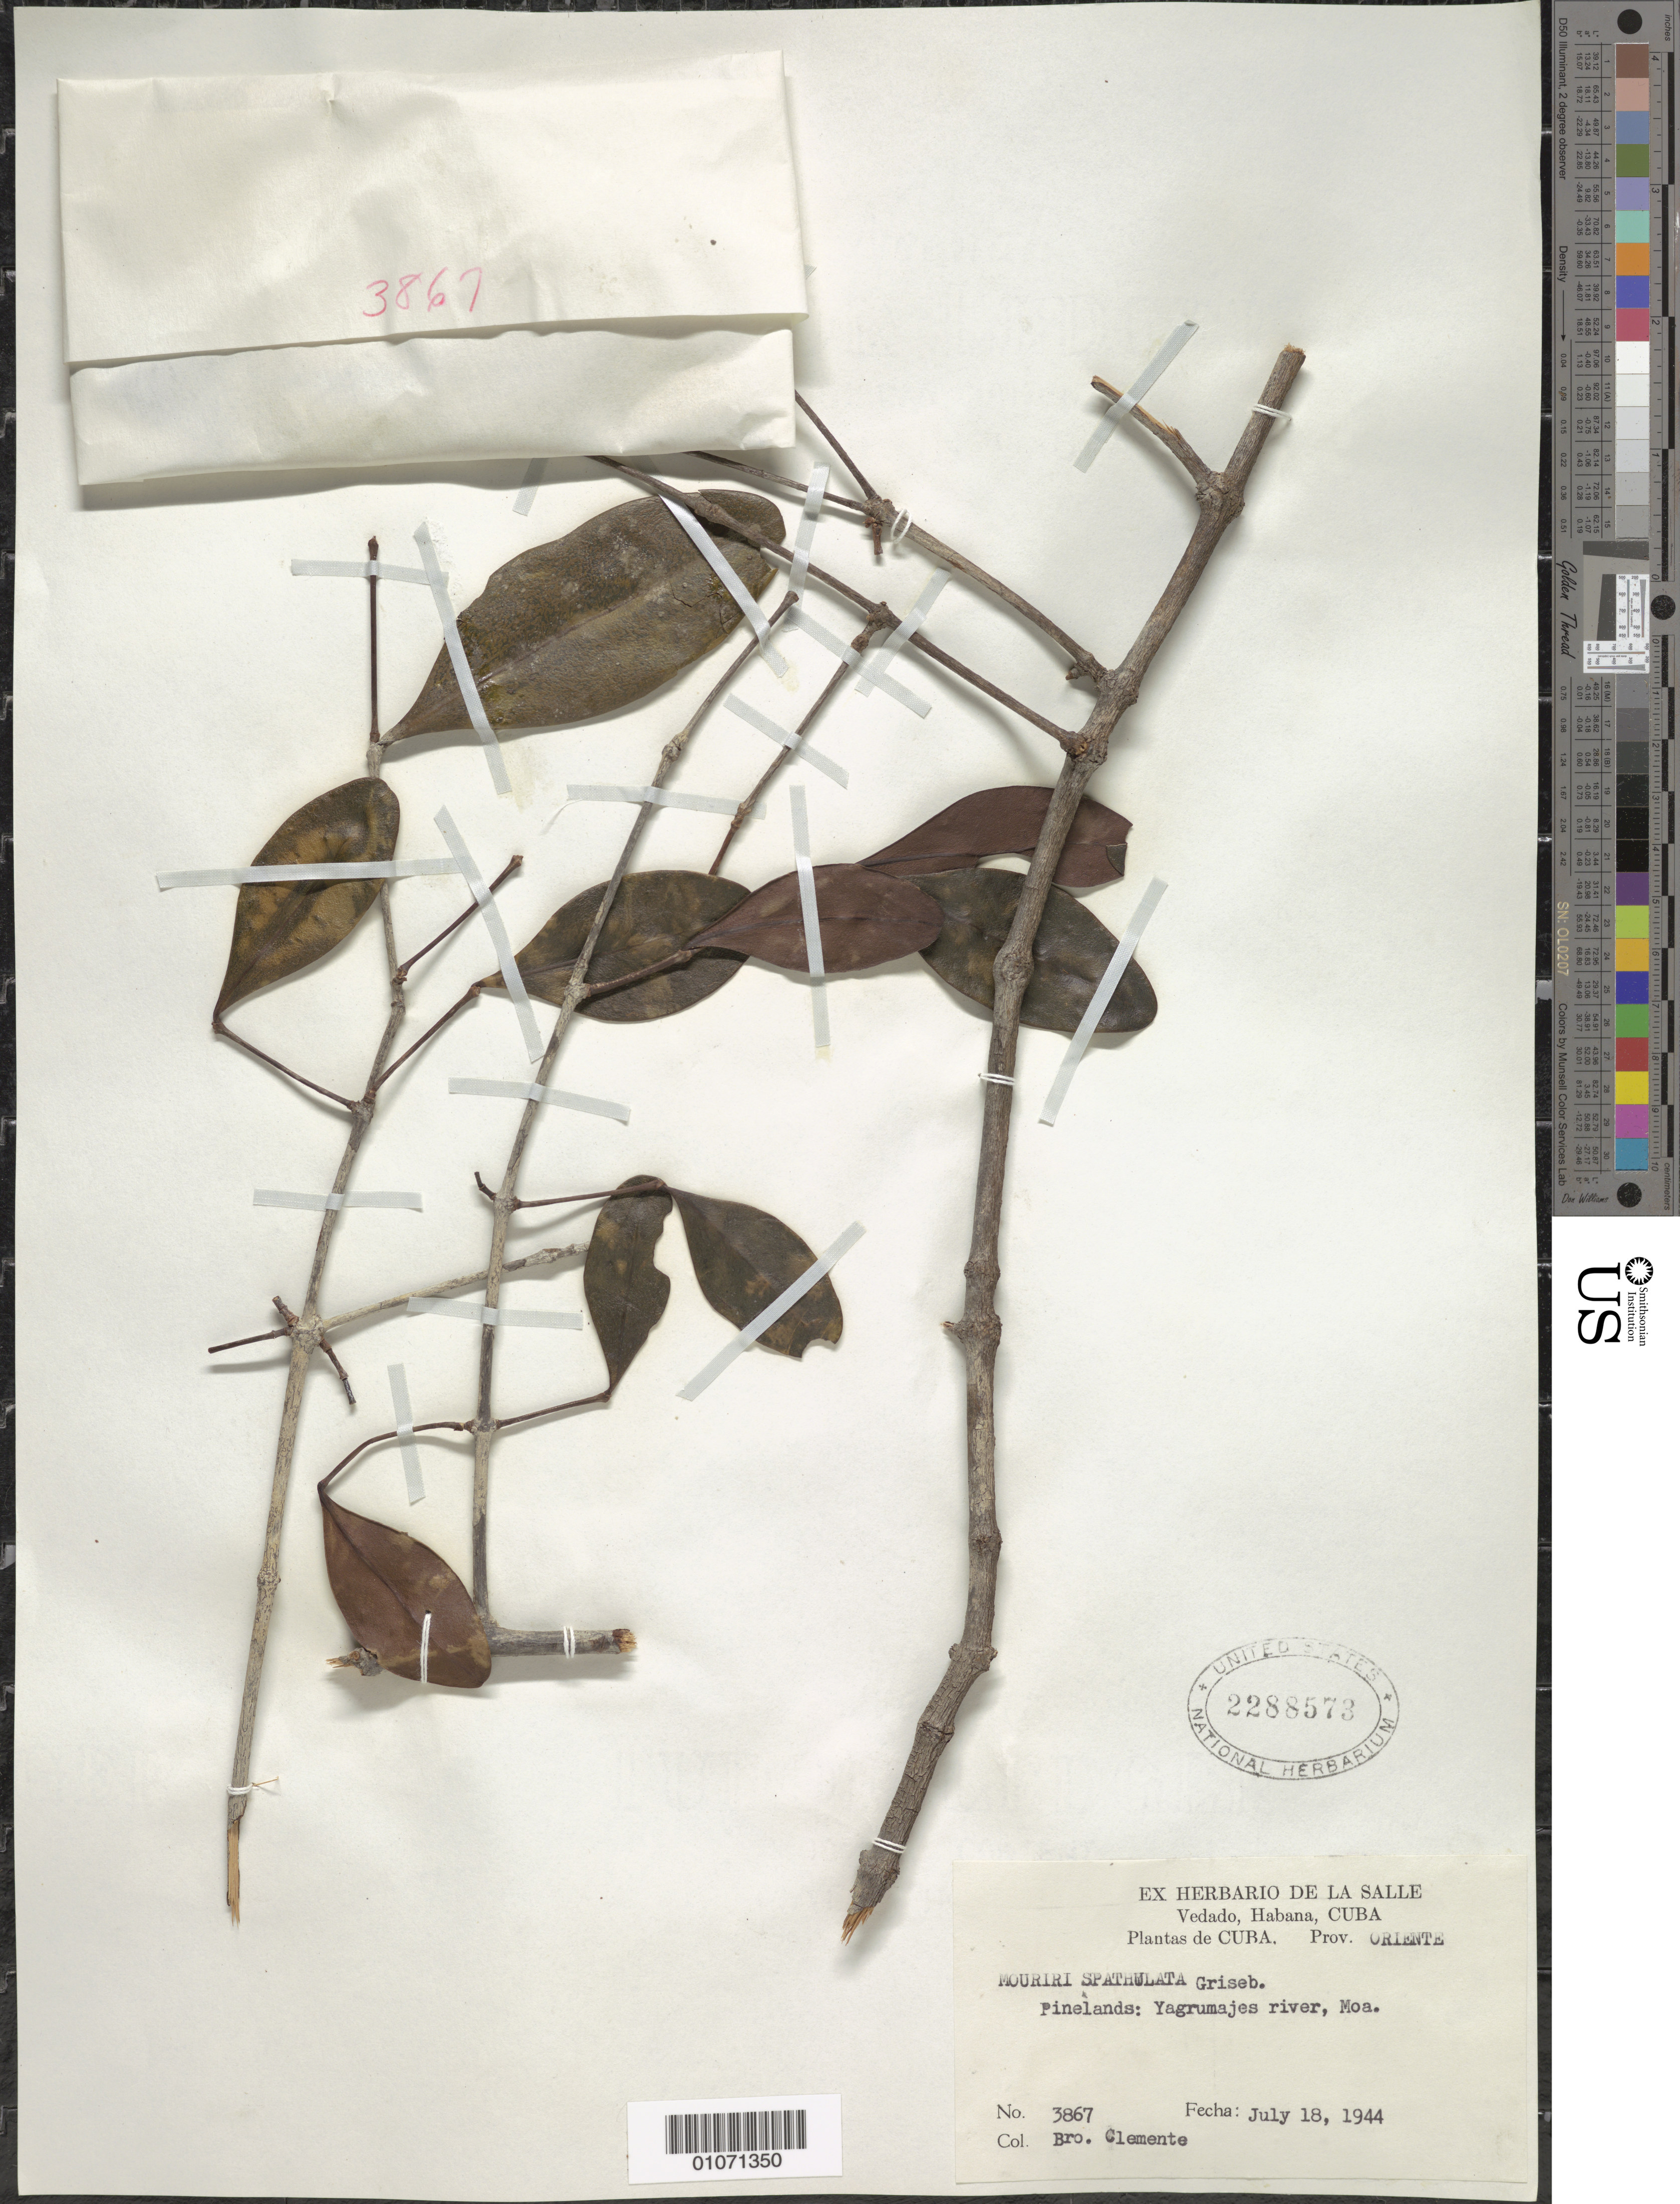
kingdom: Plantae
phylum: Tracheophyta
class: Magnoliopsida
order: Myrtales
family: Melastomataceae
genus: Mouriri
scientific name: Mouriri spathulata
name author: Griseb.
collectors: B. Clement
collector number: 3867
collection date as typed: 18 Jul 1944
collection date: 1944-07-18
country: Cuba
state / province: Holguín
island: Cuba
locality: Moa, Yagrumajes River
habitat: Pinelands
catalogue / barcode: US 2288573